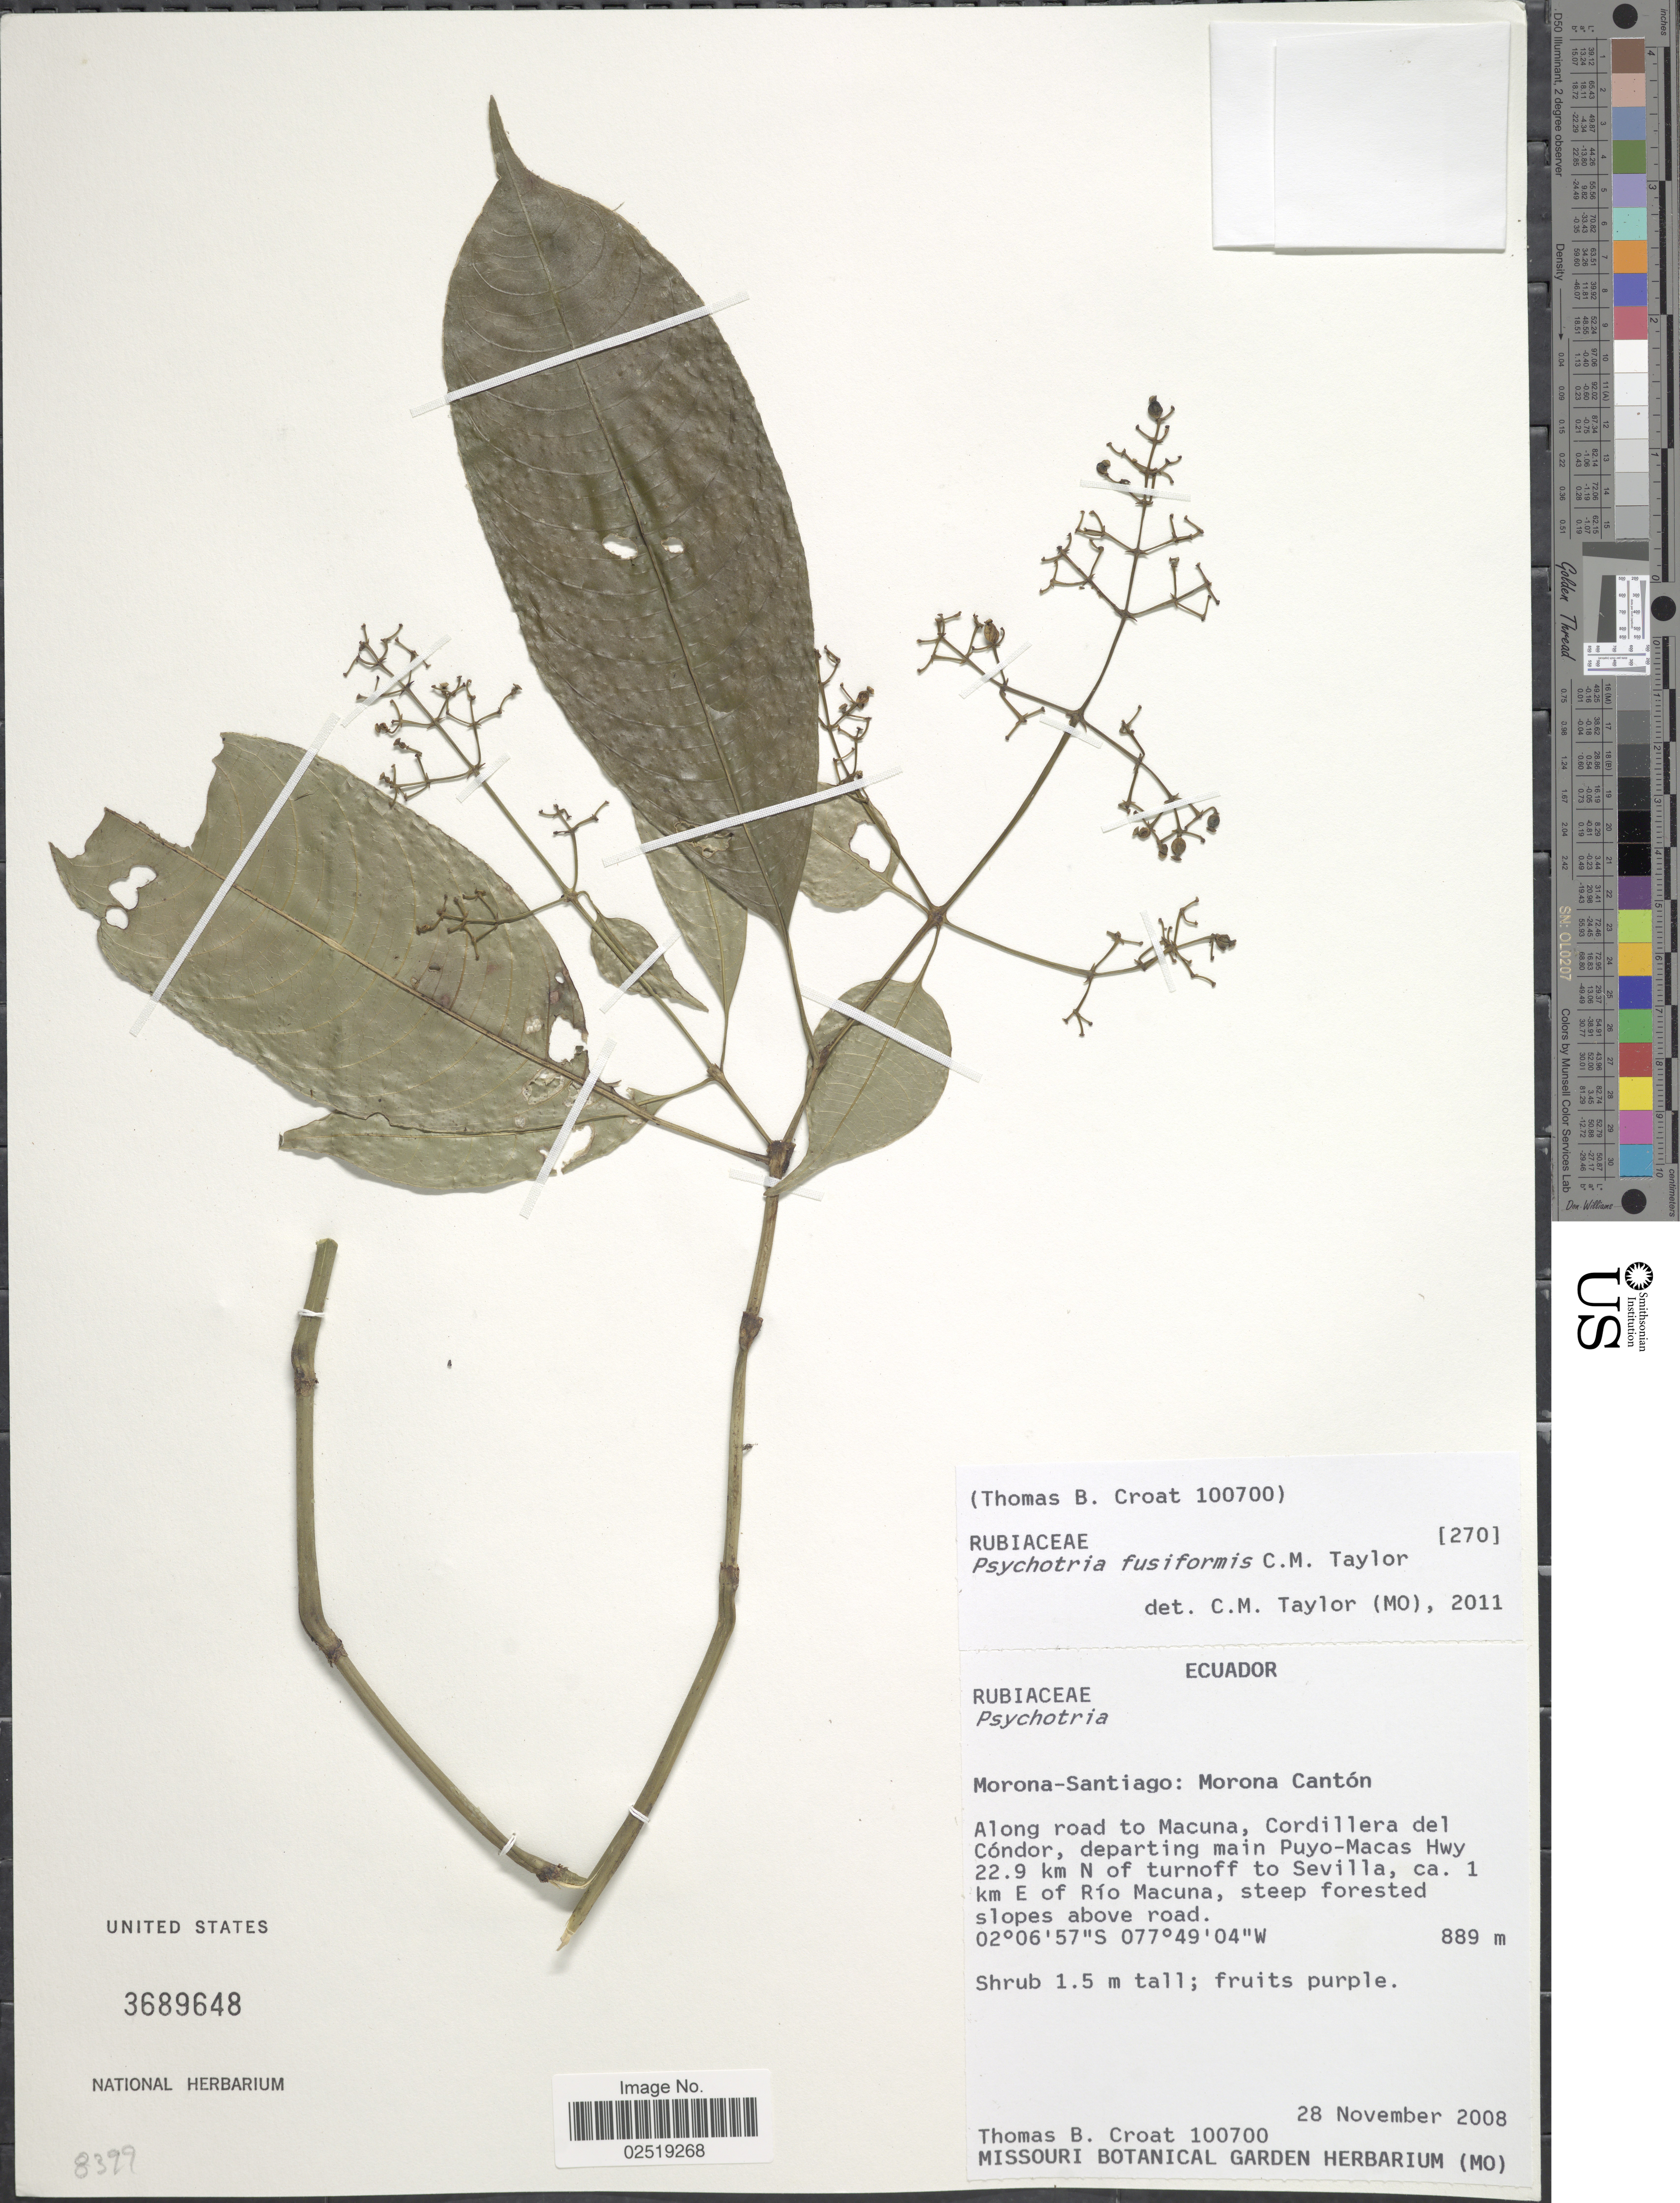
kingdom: Plantae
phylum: Tracheophyta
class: Magnoliopsida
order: Gentianales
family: Rubiaceae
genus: Psychotria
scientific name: Psychotria fusiformis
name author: C.M. Taylor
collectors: T. B. Croat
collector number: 100700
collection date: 2008-11-28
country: Ecuador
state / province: Morona-Santiago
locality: Morona-Santiago: Morona Canton. Along road to Macuna, Cordillera del Condor, departing main Puyo-Macas Hwy 22.9 km N of turnoff toi Sevilla, ca. 1 km E of Rio Macuna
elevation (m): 889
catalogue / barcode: US 3689648